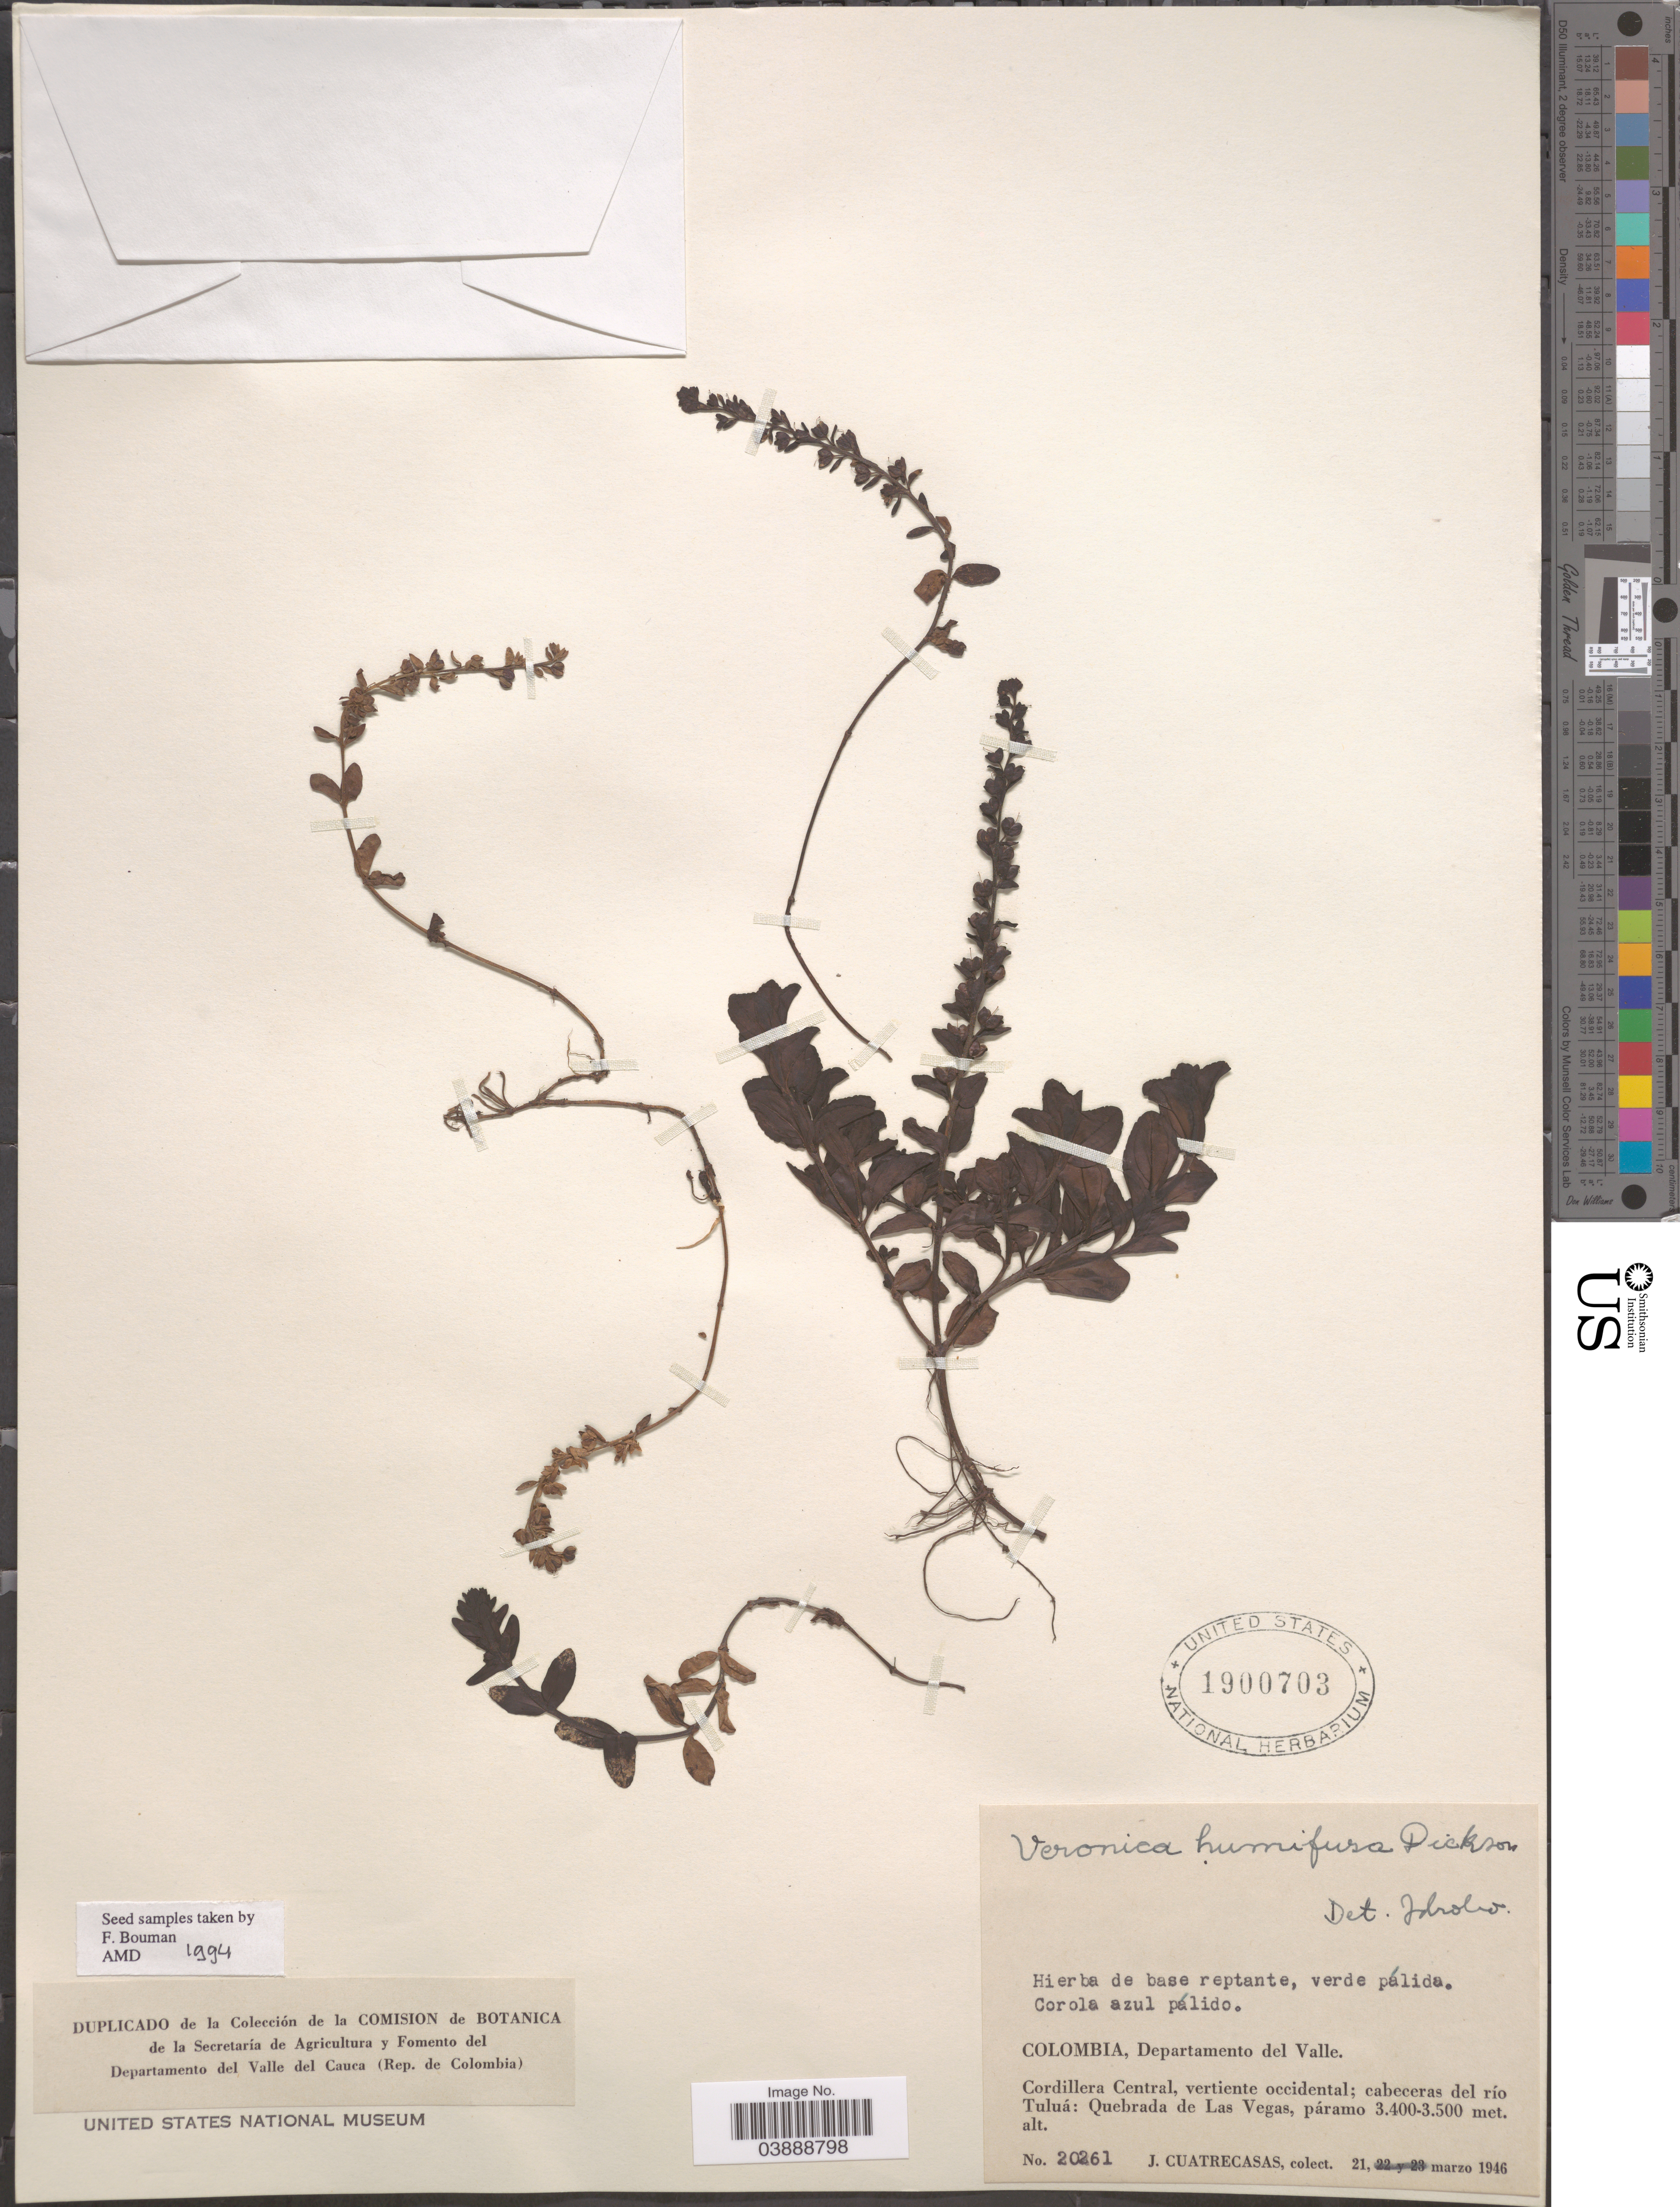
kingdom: Plantae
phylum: Tracheophyta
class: Magnoliopsida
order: Lamiales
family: Plantaginaceae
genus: Veronica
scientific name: Veronica serpyllifolia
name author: L.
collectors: J. Cuatrecasas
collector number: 20261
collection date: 1946-03-21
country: Colombia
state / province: Valle del Cauca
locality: Departamento del Valle. Cordillera Central, vertiente occidental; cabeceras del río Tuluá: Quebrada de Las Vegas, páramo.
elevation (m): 3400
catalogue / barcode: US 1900703